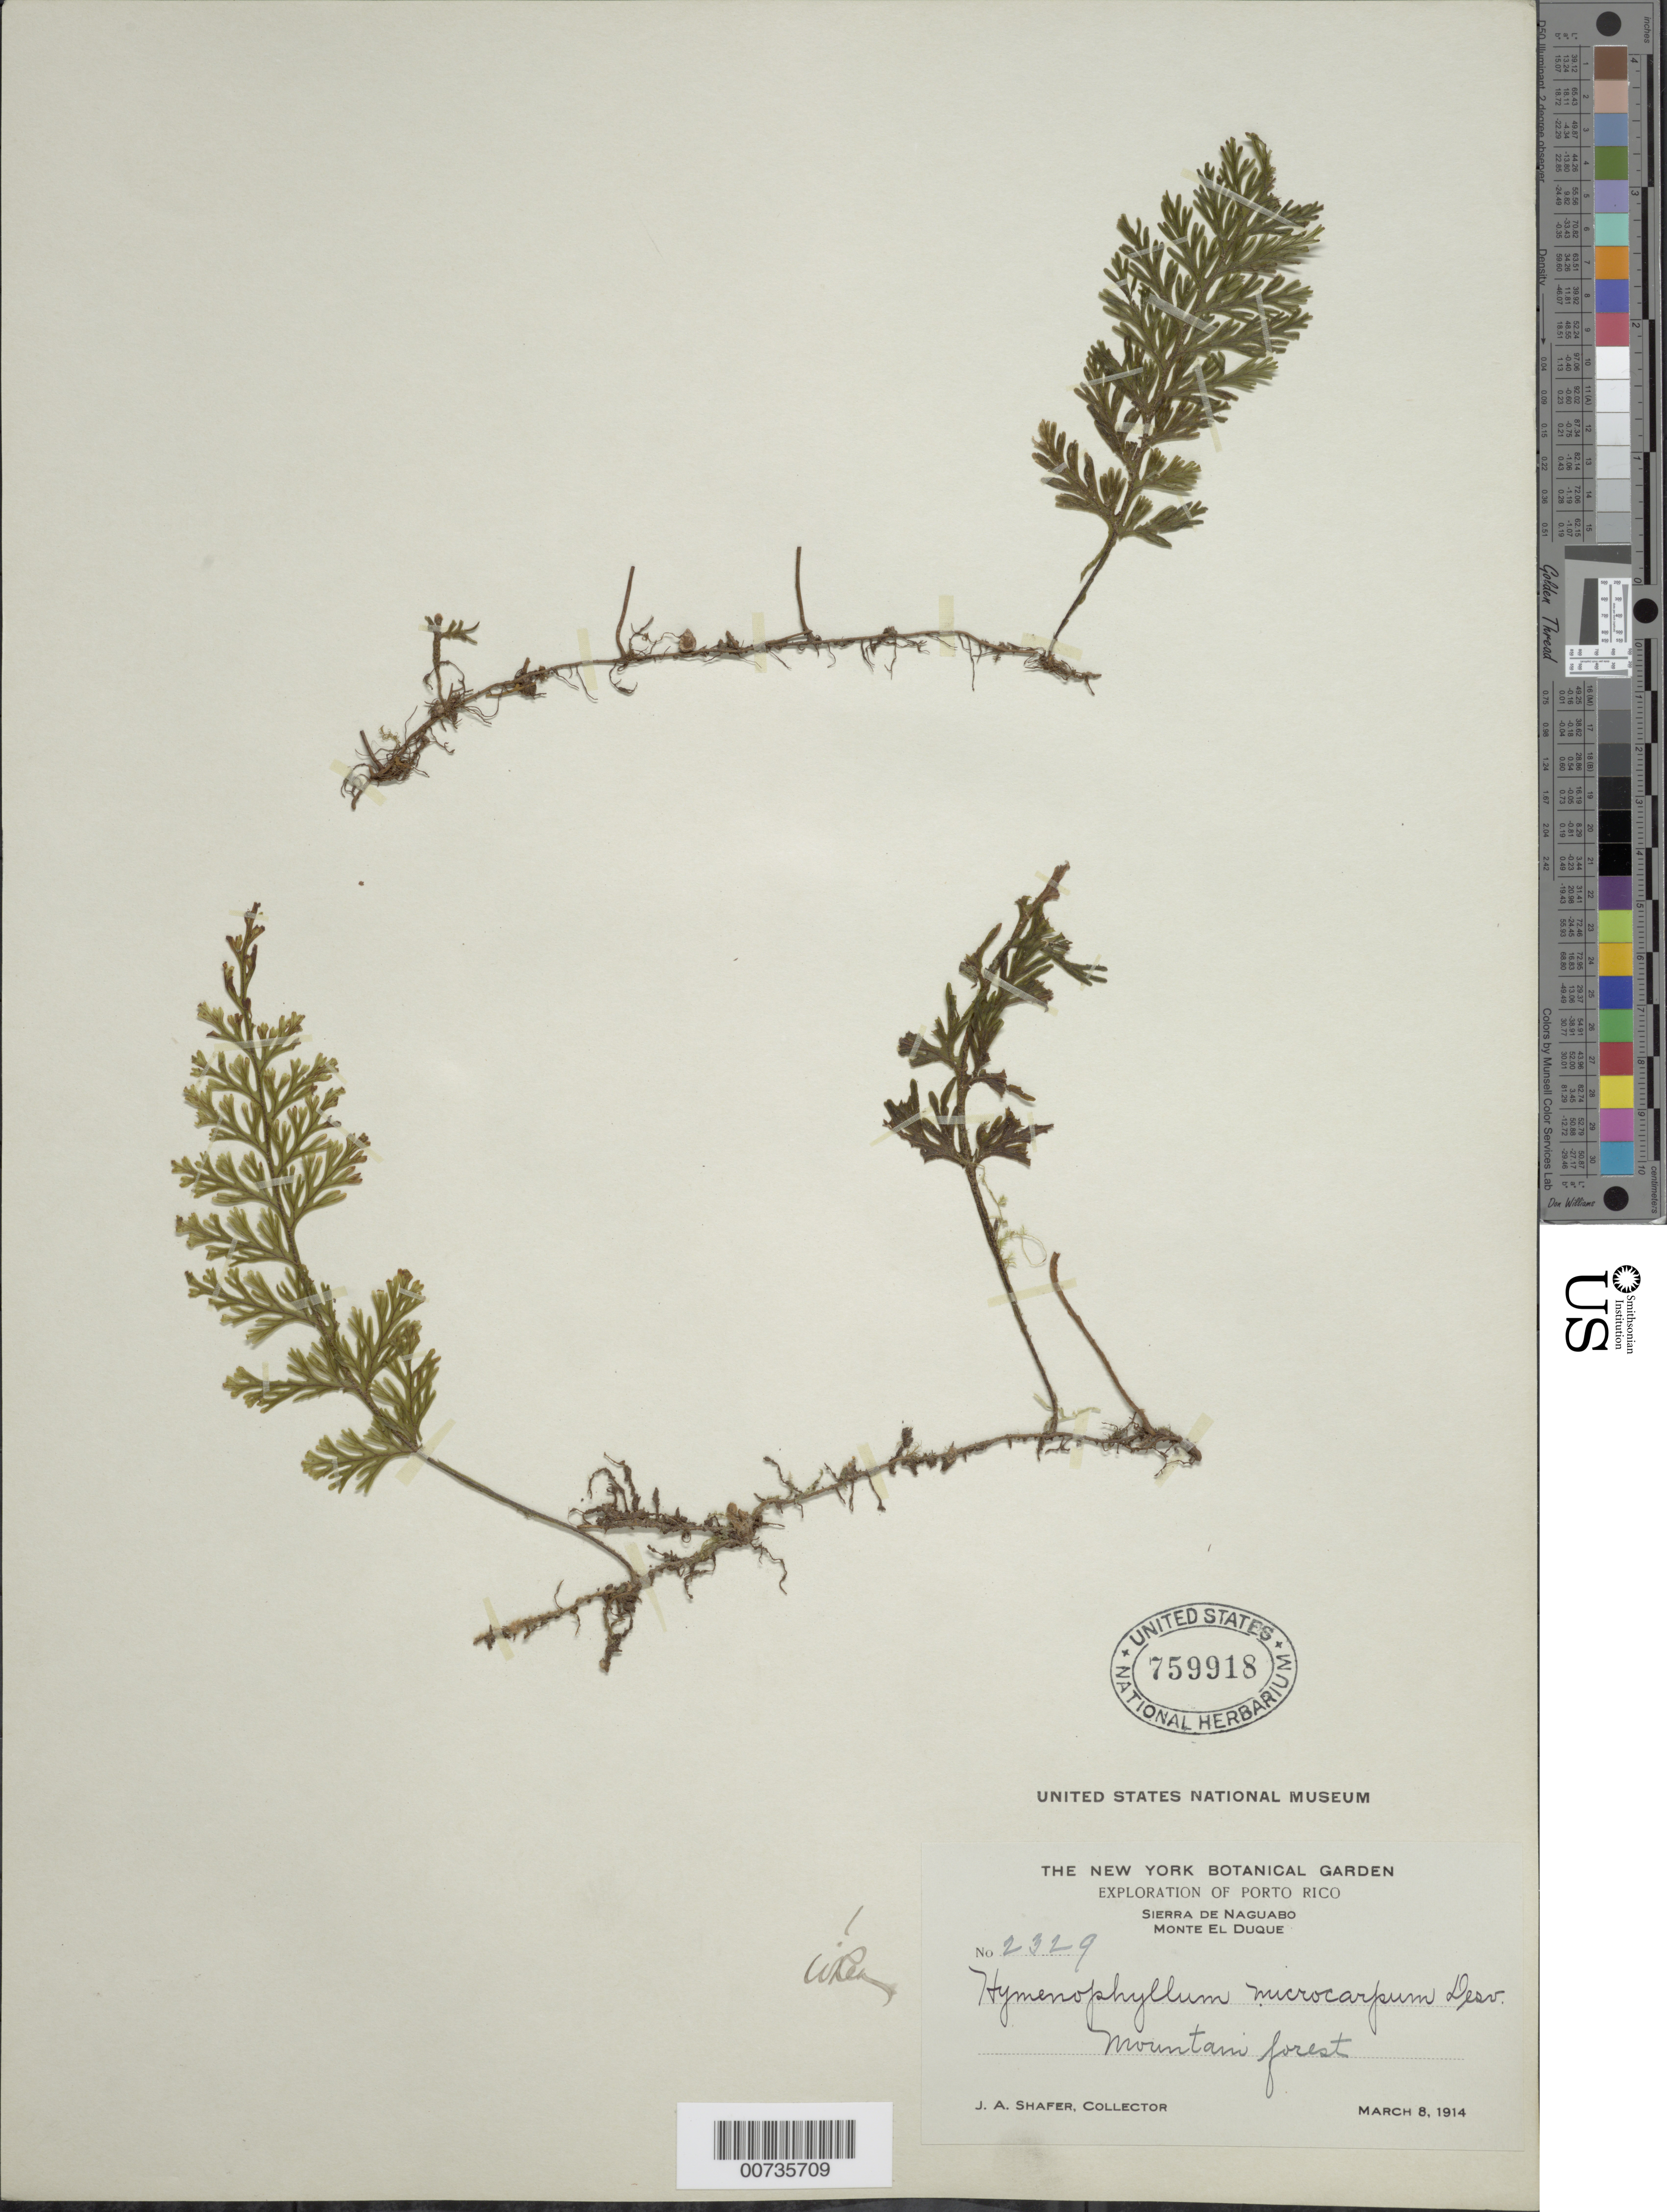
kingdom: Plantae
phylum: Tracheophyta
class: Polypodiopsida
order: Hymenophyllales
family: Hymenophyllaceae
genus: Hymenophyllum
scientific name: Hymenophyllum microcarpum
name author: (Desv.) Lellinger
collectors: J. A. Shafer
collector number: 2329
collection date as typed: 08 Mar 1914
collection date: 1914-03-08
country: Puerto Rico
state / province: Naguabo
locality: Sierra de Naguabo, Monte el Duque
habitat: Mountain forest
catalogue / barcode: US 759918